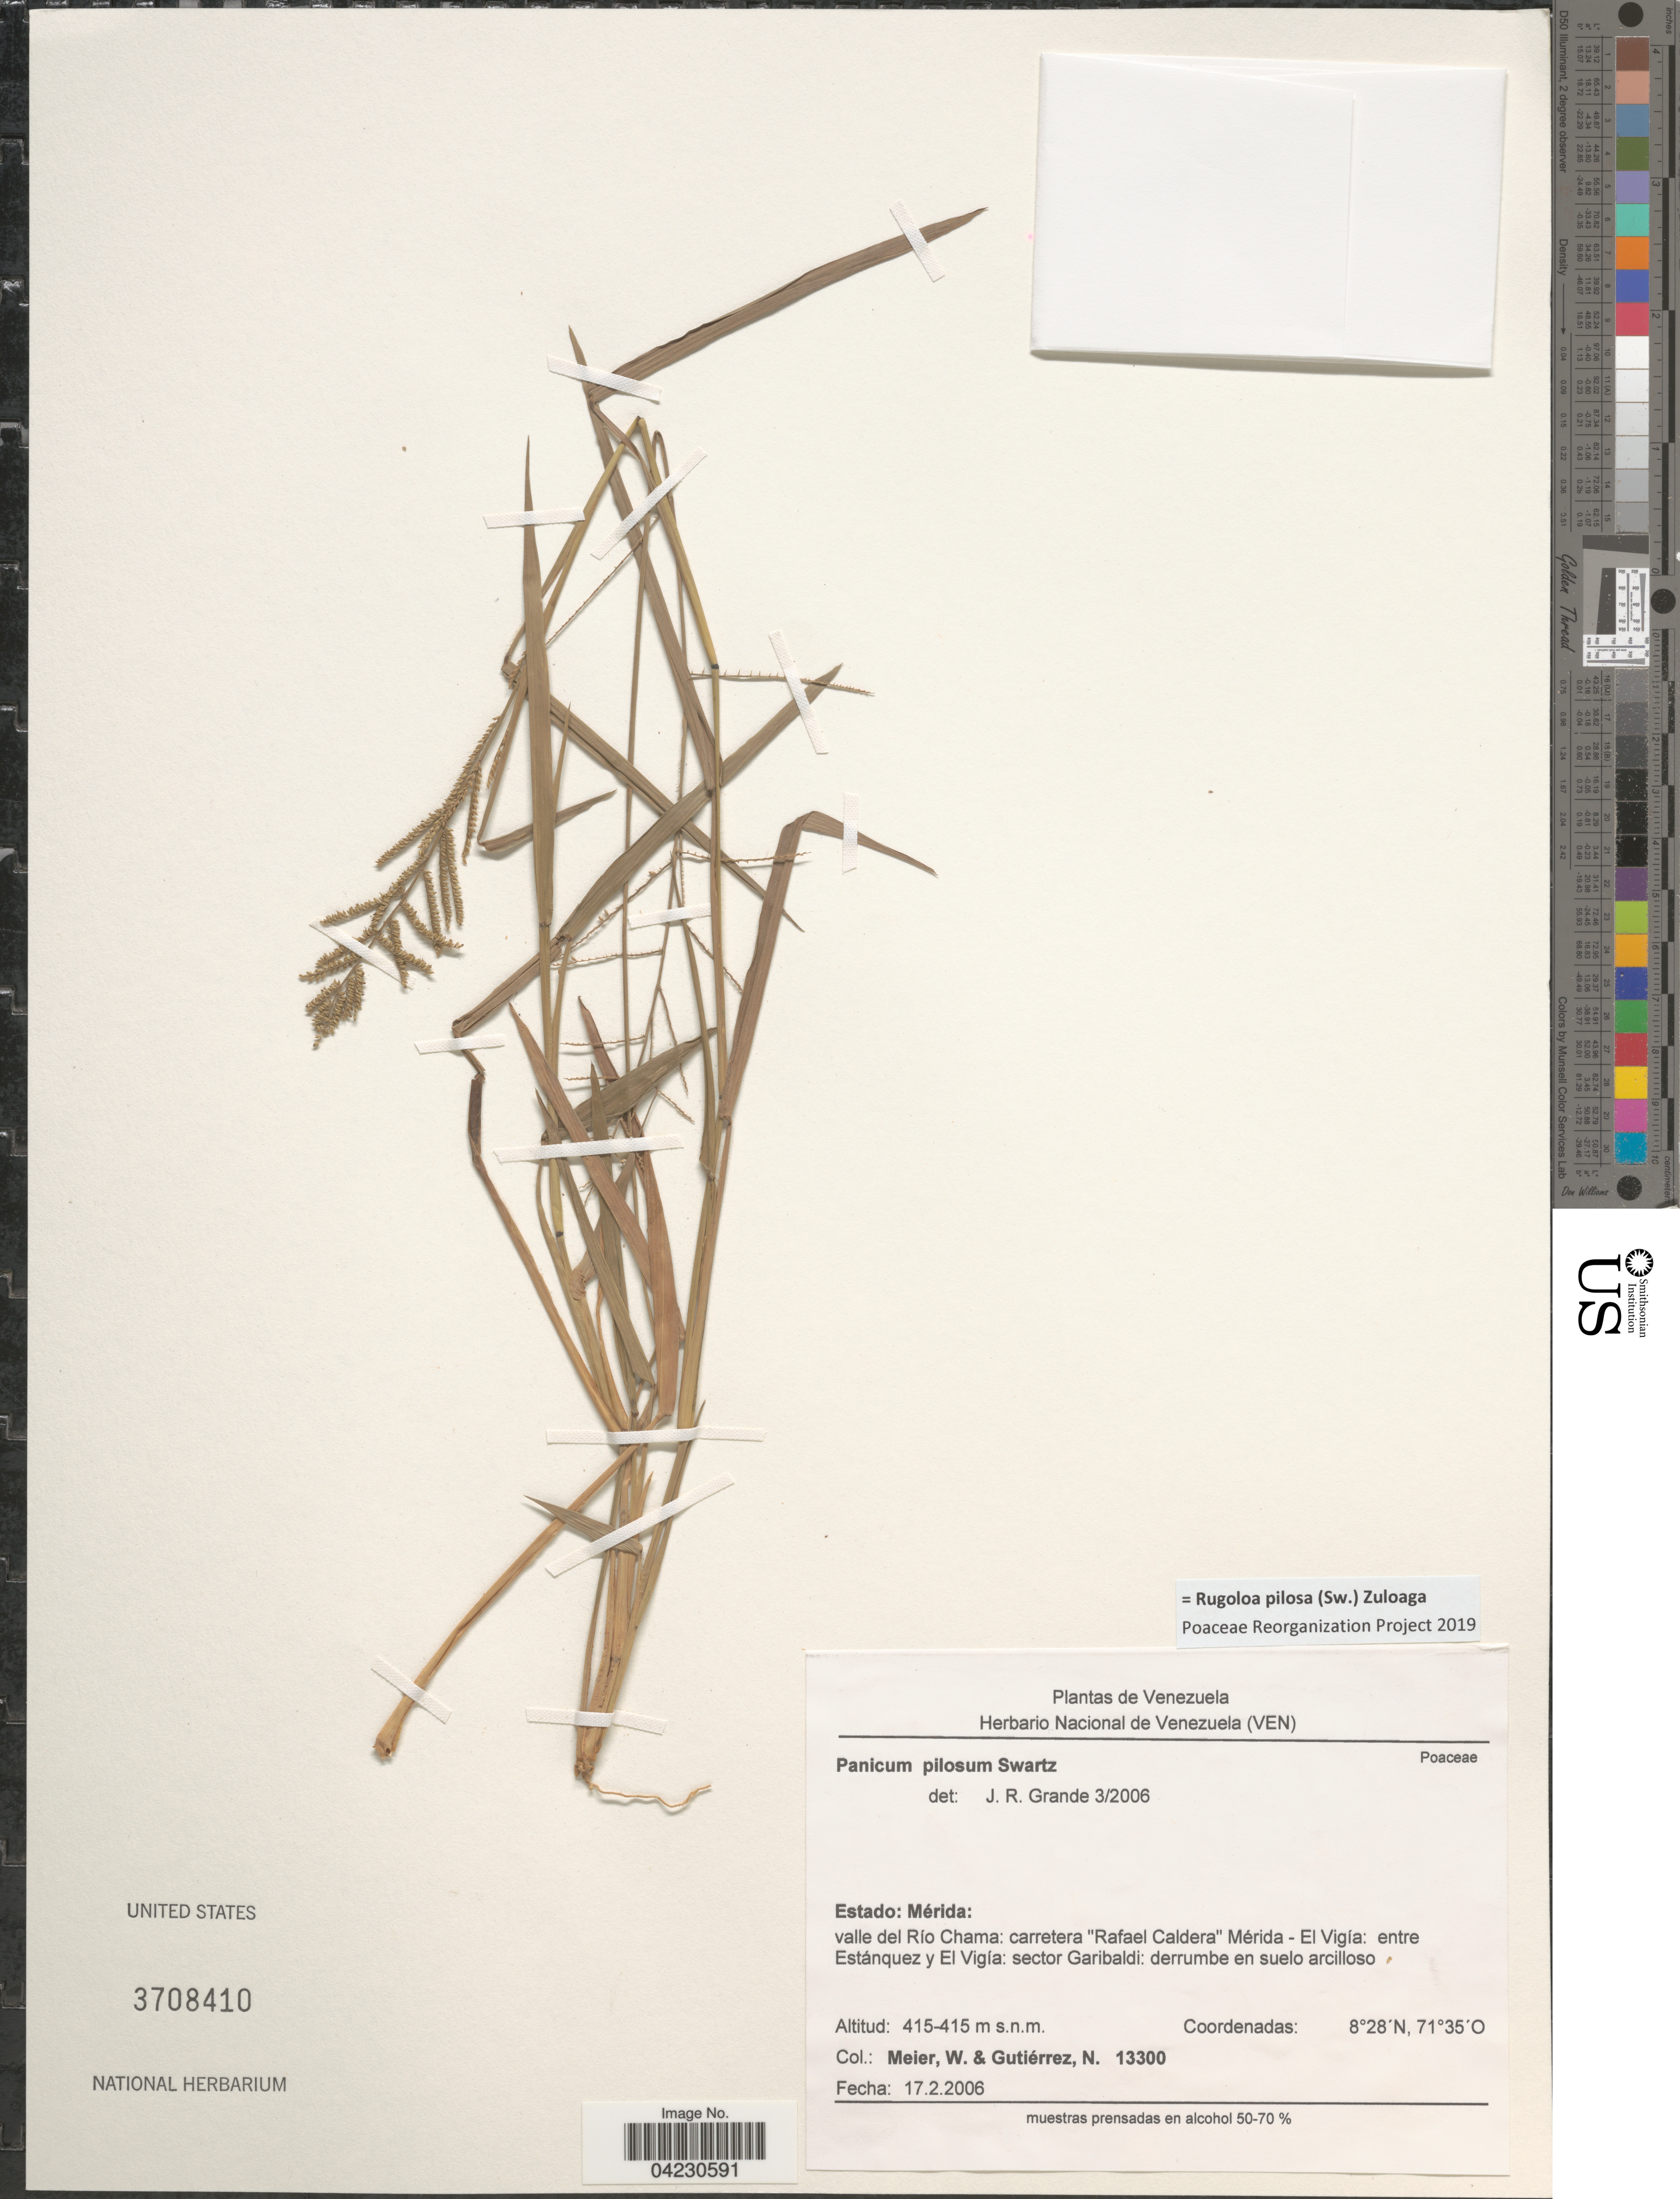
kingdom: Plantae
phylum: Tracheophyta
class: Liliopsida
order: Poales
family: Poaceae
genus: Rugoloa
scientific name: Rugoloa pilosa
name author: (Sw.) Zuloaga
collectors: W. Meier & N. Gutierrez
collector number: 13300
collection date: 2006-02-17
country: Venezuela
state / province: Merida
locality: Valle del Río Chama: carretera "Rafael Caldera" Mérida - El Vigía: entre Estánquez y El Vigía: sector Garibaldi.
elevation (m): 415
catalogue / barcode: US 3708410